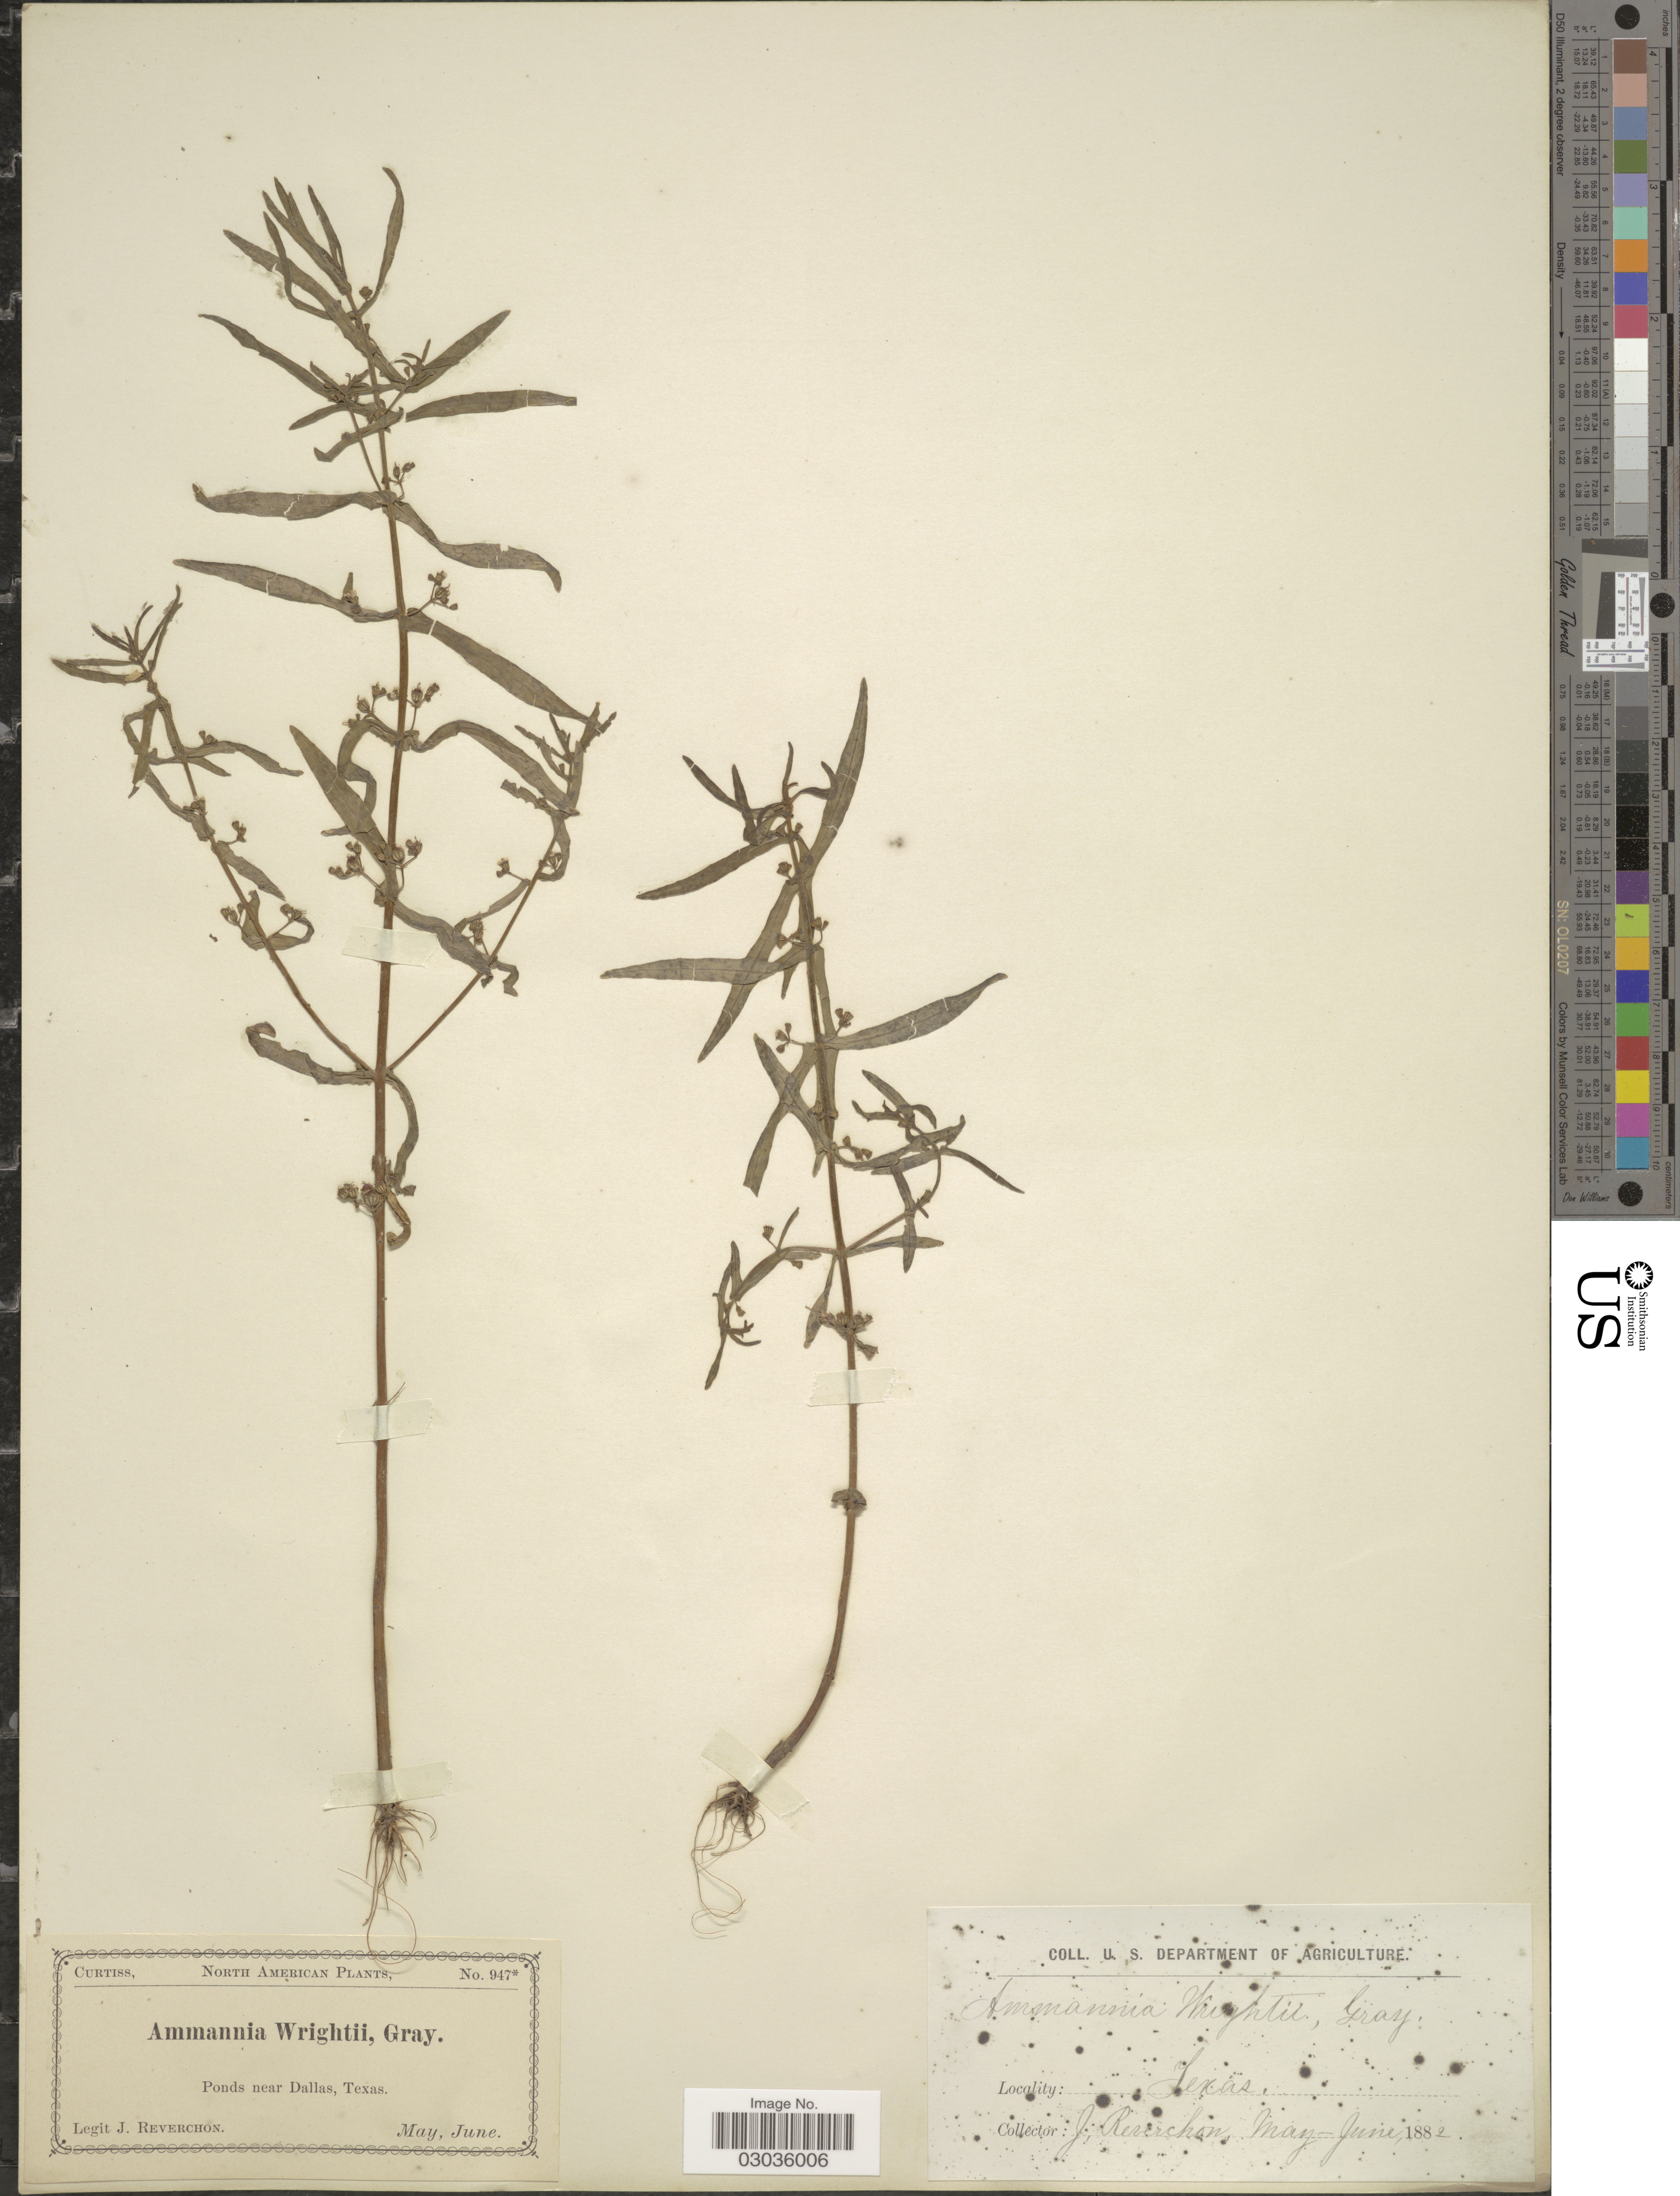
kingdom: Plantae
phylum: Tracheophyta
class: Magnoliopsida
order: Myrtales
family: Lythraceae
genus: Ammannia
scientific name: Ammannia auriculata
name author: Willd.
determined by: Strong, Mark T., (BOT), Smithsonian Institution - National Museum of Natural History (UNITED STATES)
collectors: J. Reverchon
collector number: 947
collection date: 1882-05/1882-06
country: United States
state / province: Texas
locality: Ponds near Dallas.